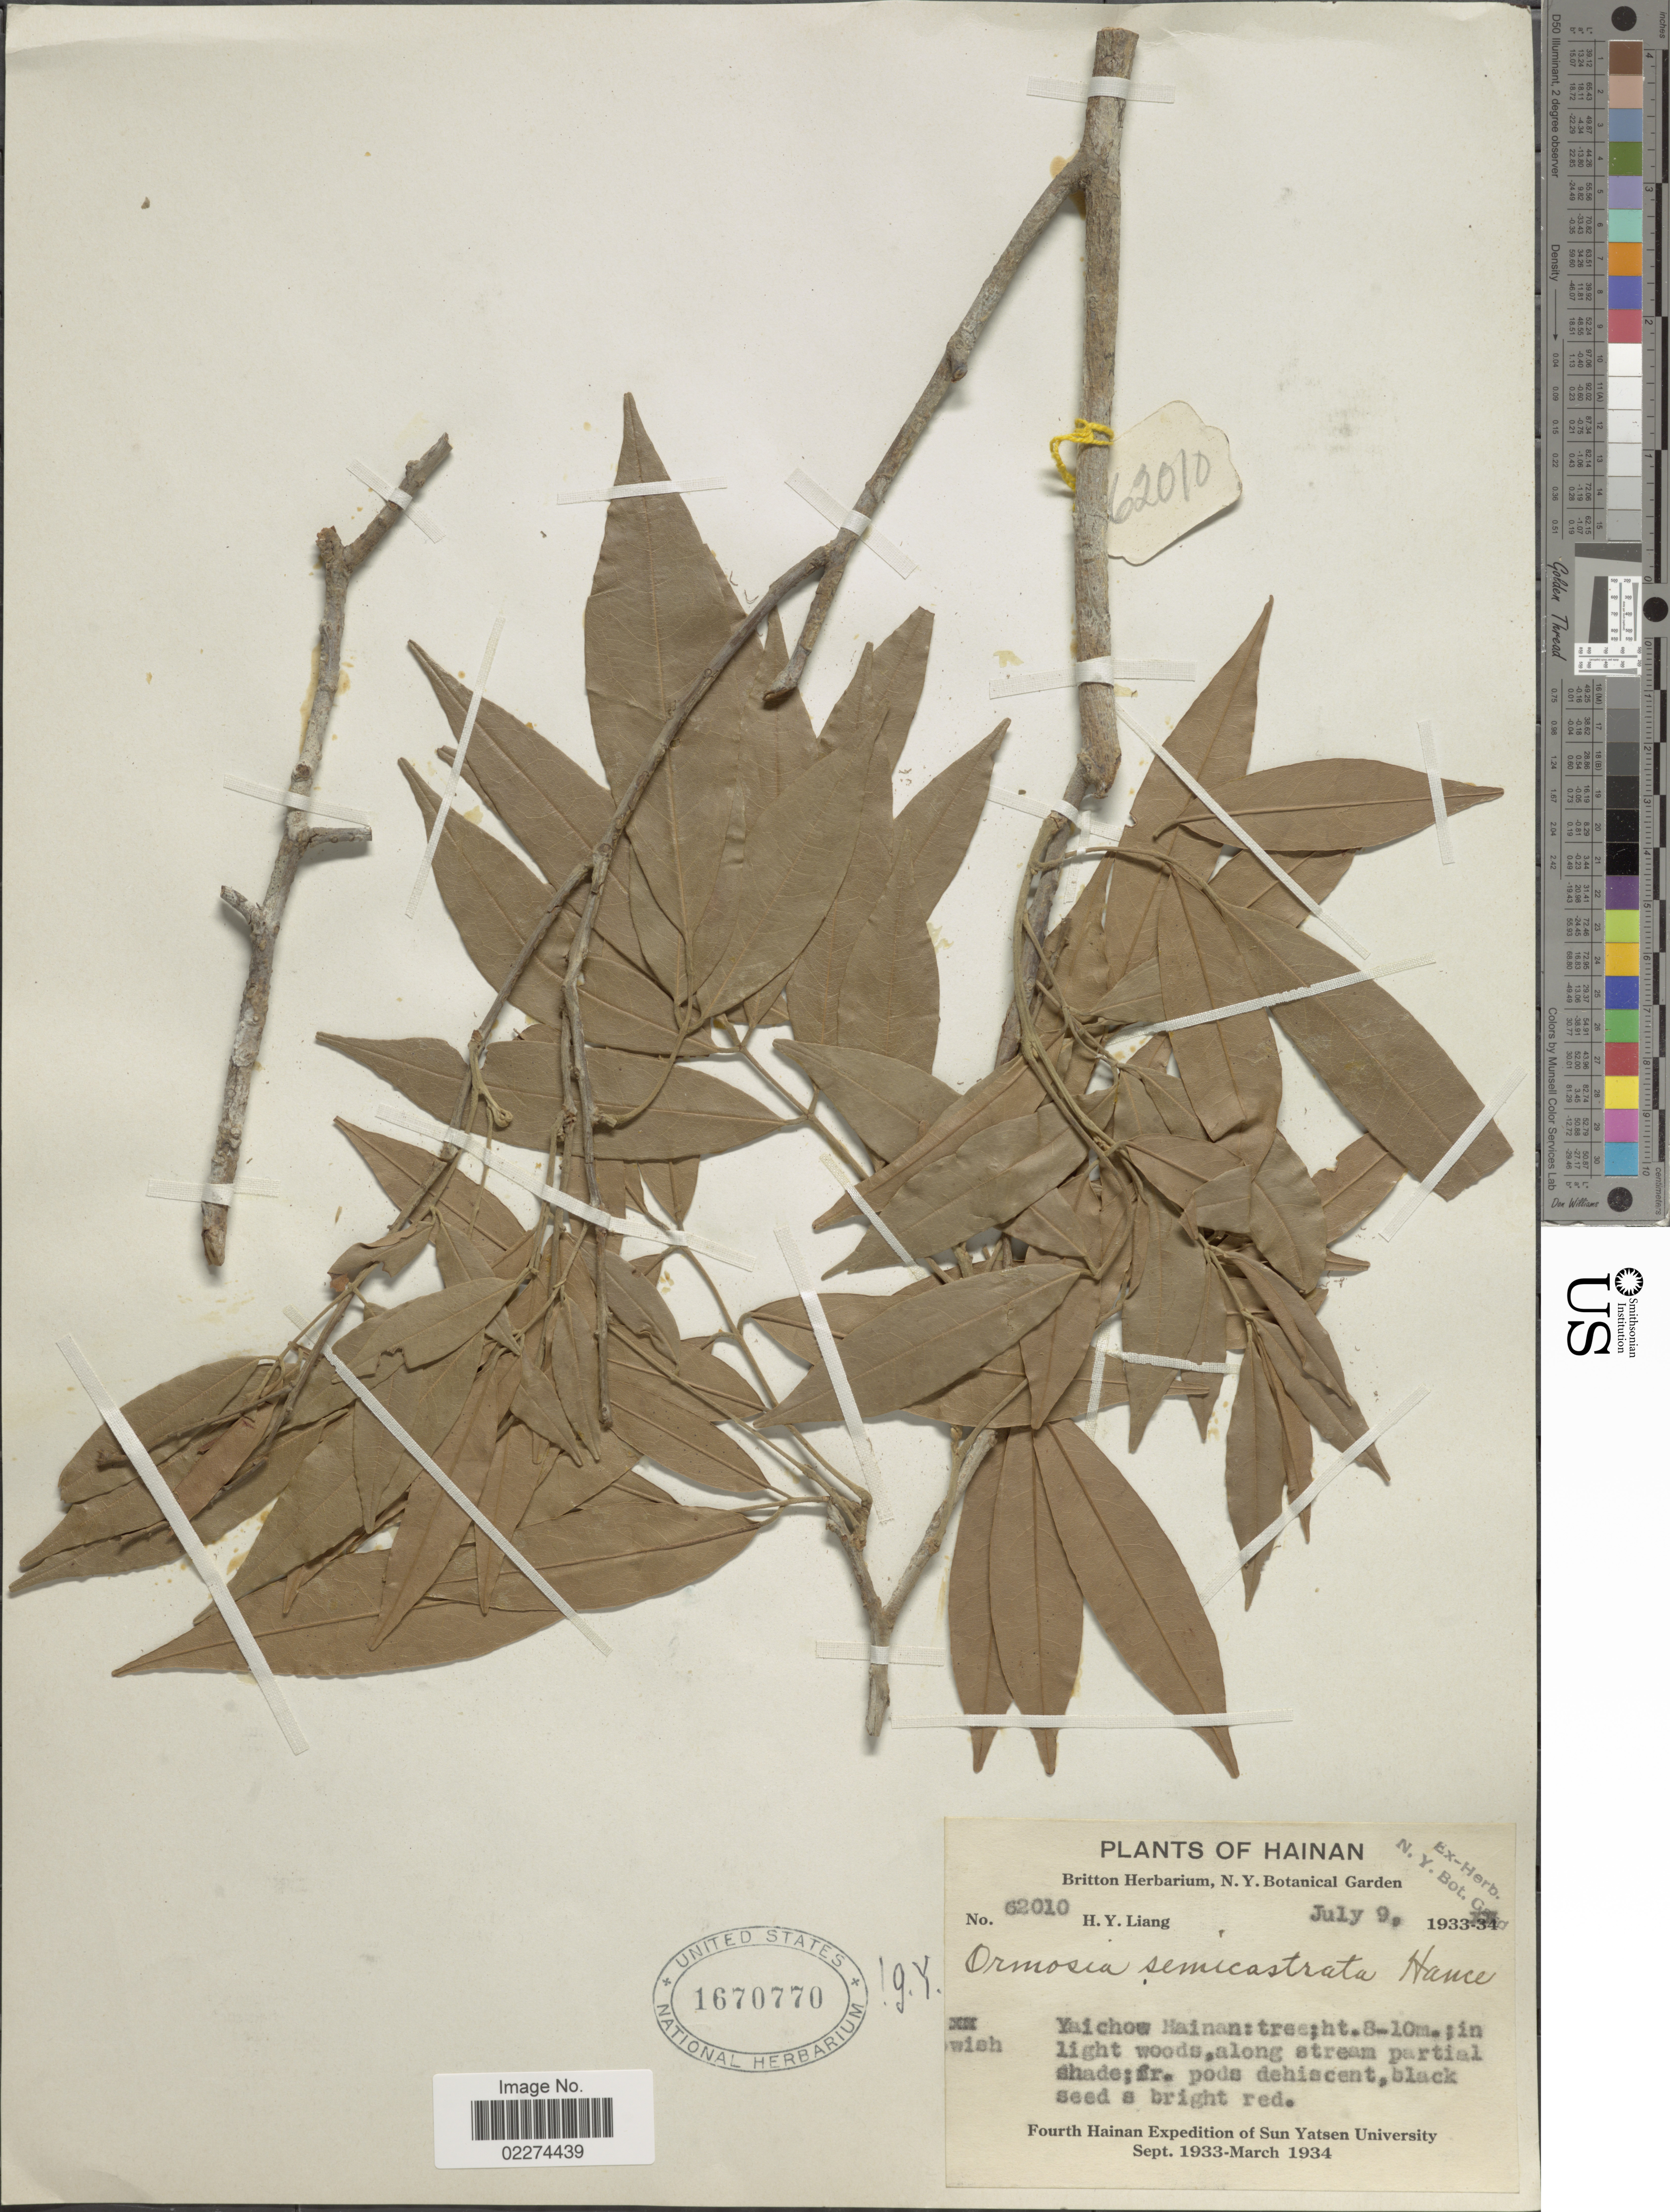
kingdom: Plantae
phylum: Tracheophyta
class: Magnoliopsida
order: Fabales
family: Fabaceae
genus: Ormosia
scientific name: Ormosia semicastrata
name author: Hance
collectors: H. Y. Liang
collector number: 62010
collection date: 1933-07-09/1934-07-09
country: China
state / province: Hainan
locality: Hainan, Yaichow Hainan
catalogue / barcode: US 1670770